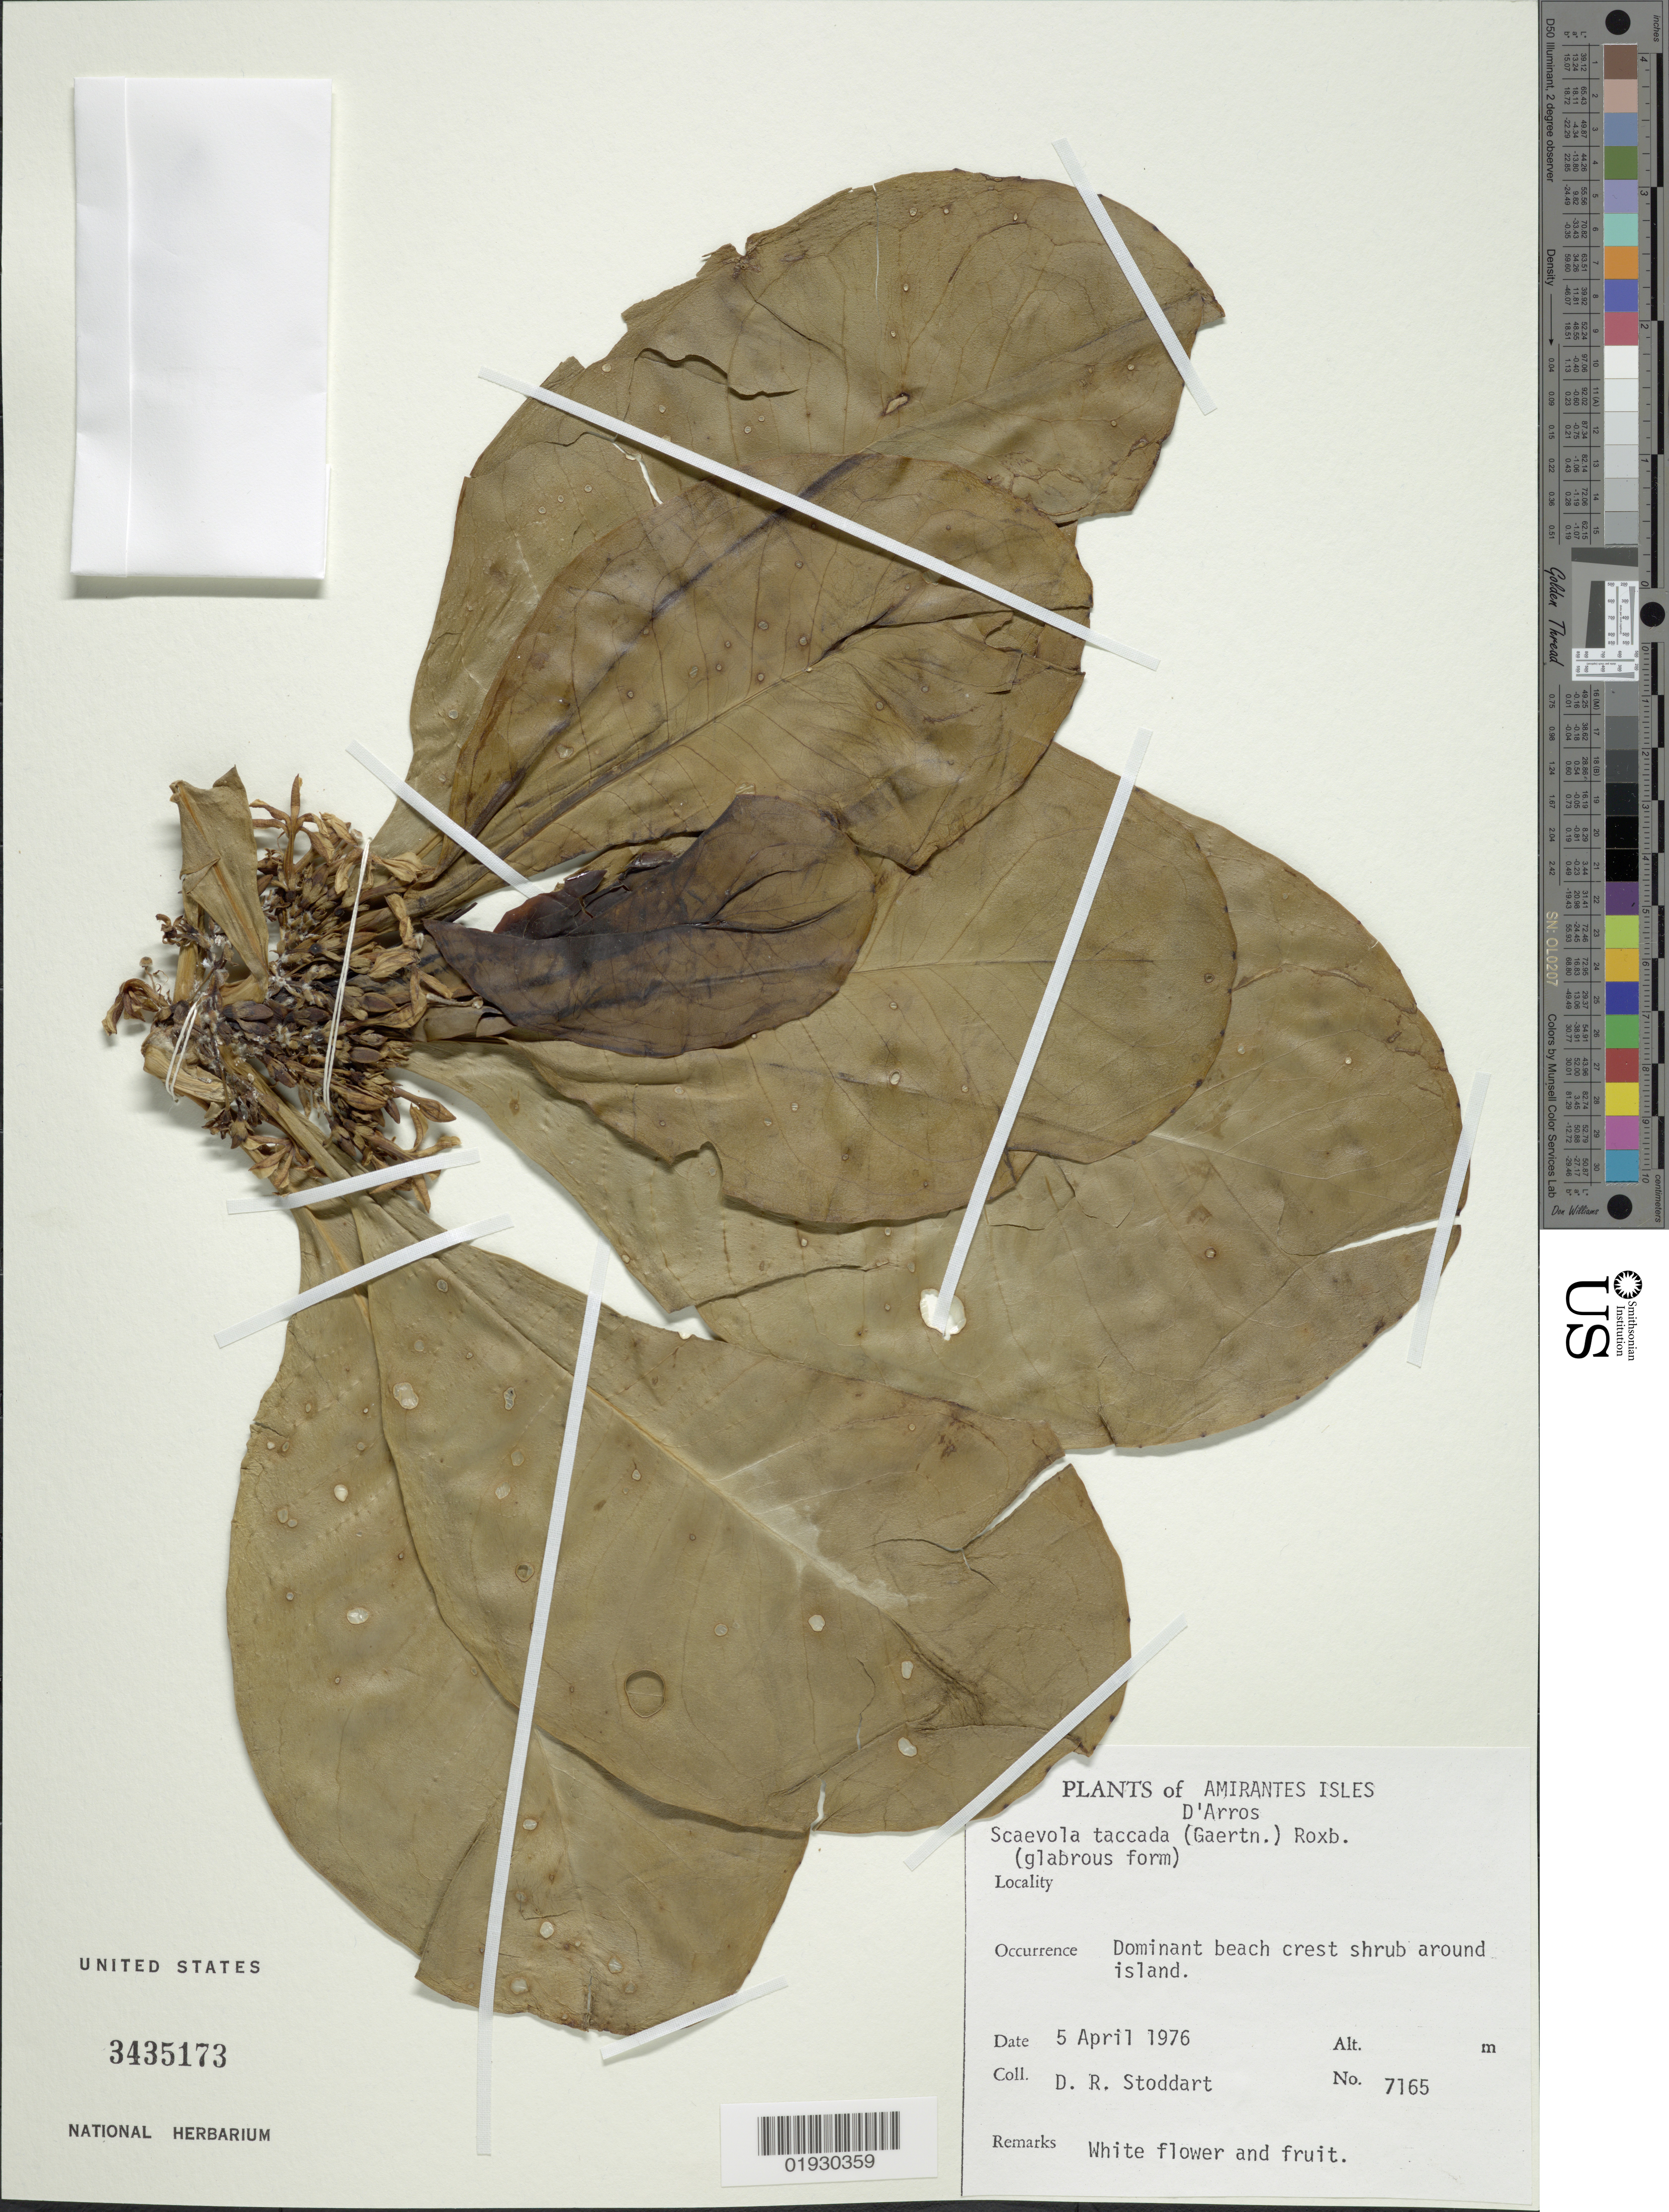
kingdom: Plantae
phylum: Tracheophyta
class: Magnoliopsida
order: Asterales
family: Goodeniaceae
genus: Scaevola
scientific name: Scaevola taccada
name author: (Gaertn.) Roxb.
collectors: D. R. Stoddart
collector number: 7165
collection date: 1976-04-05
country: Seychelles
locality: Amirantes Isles. D'Arros. Dominant beach crest shrub around island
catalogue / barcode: US 3435173